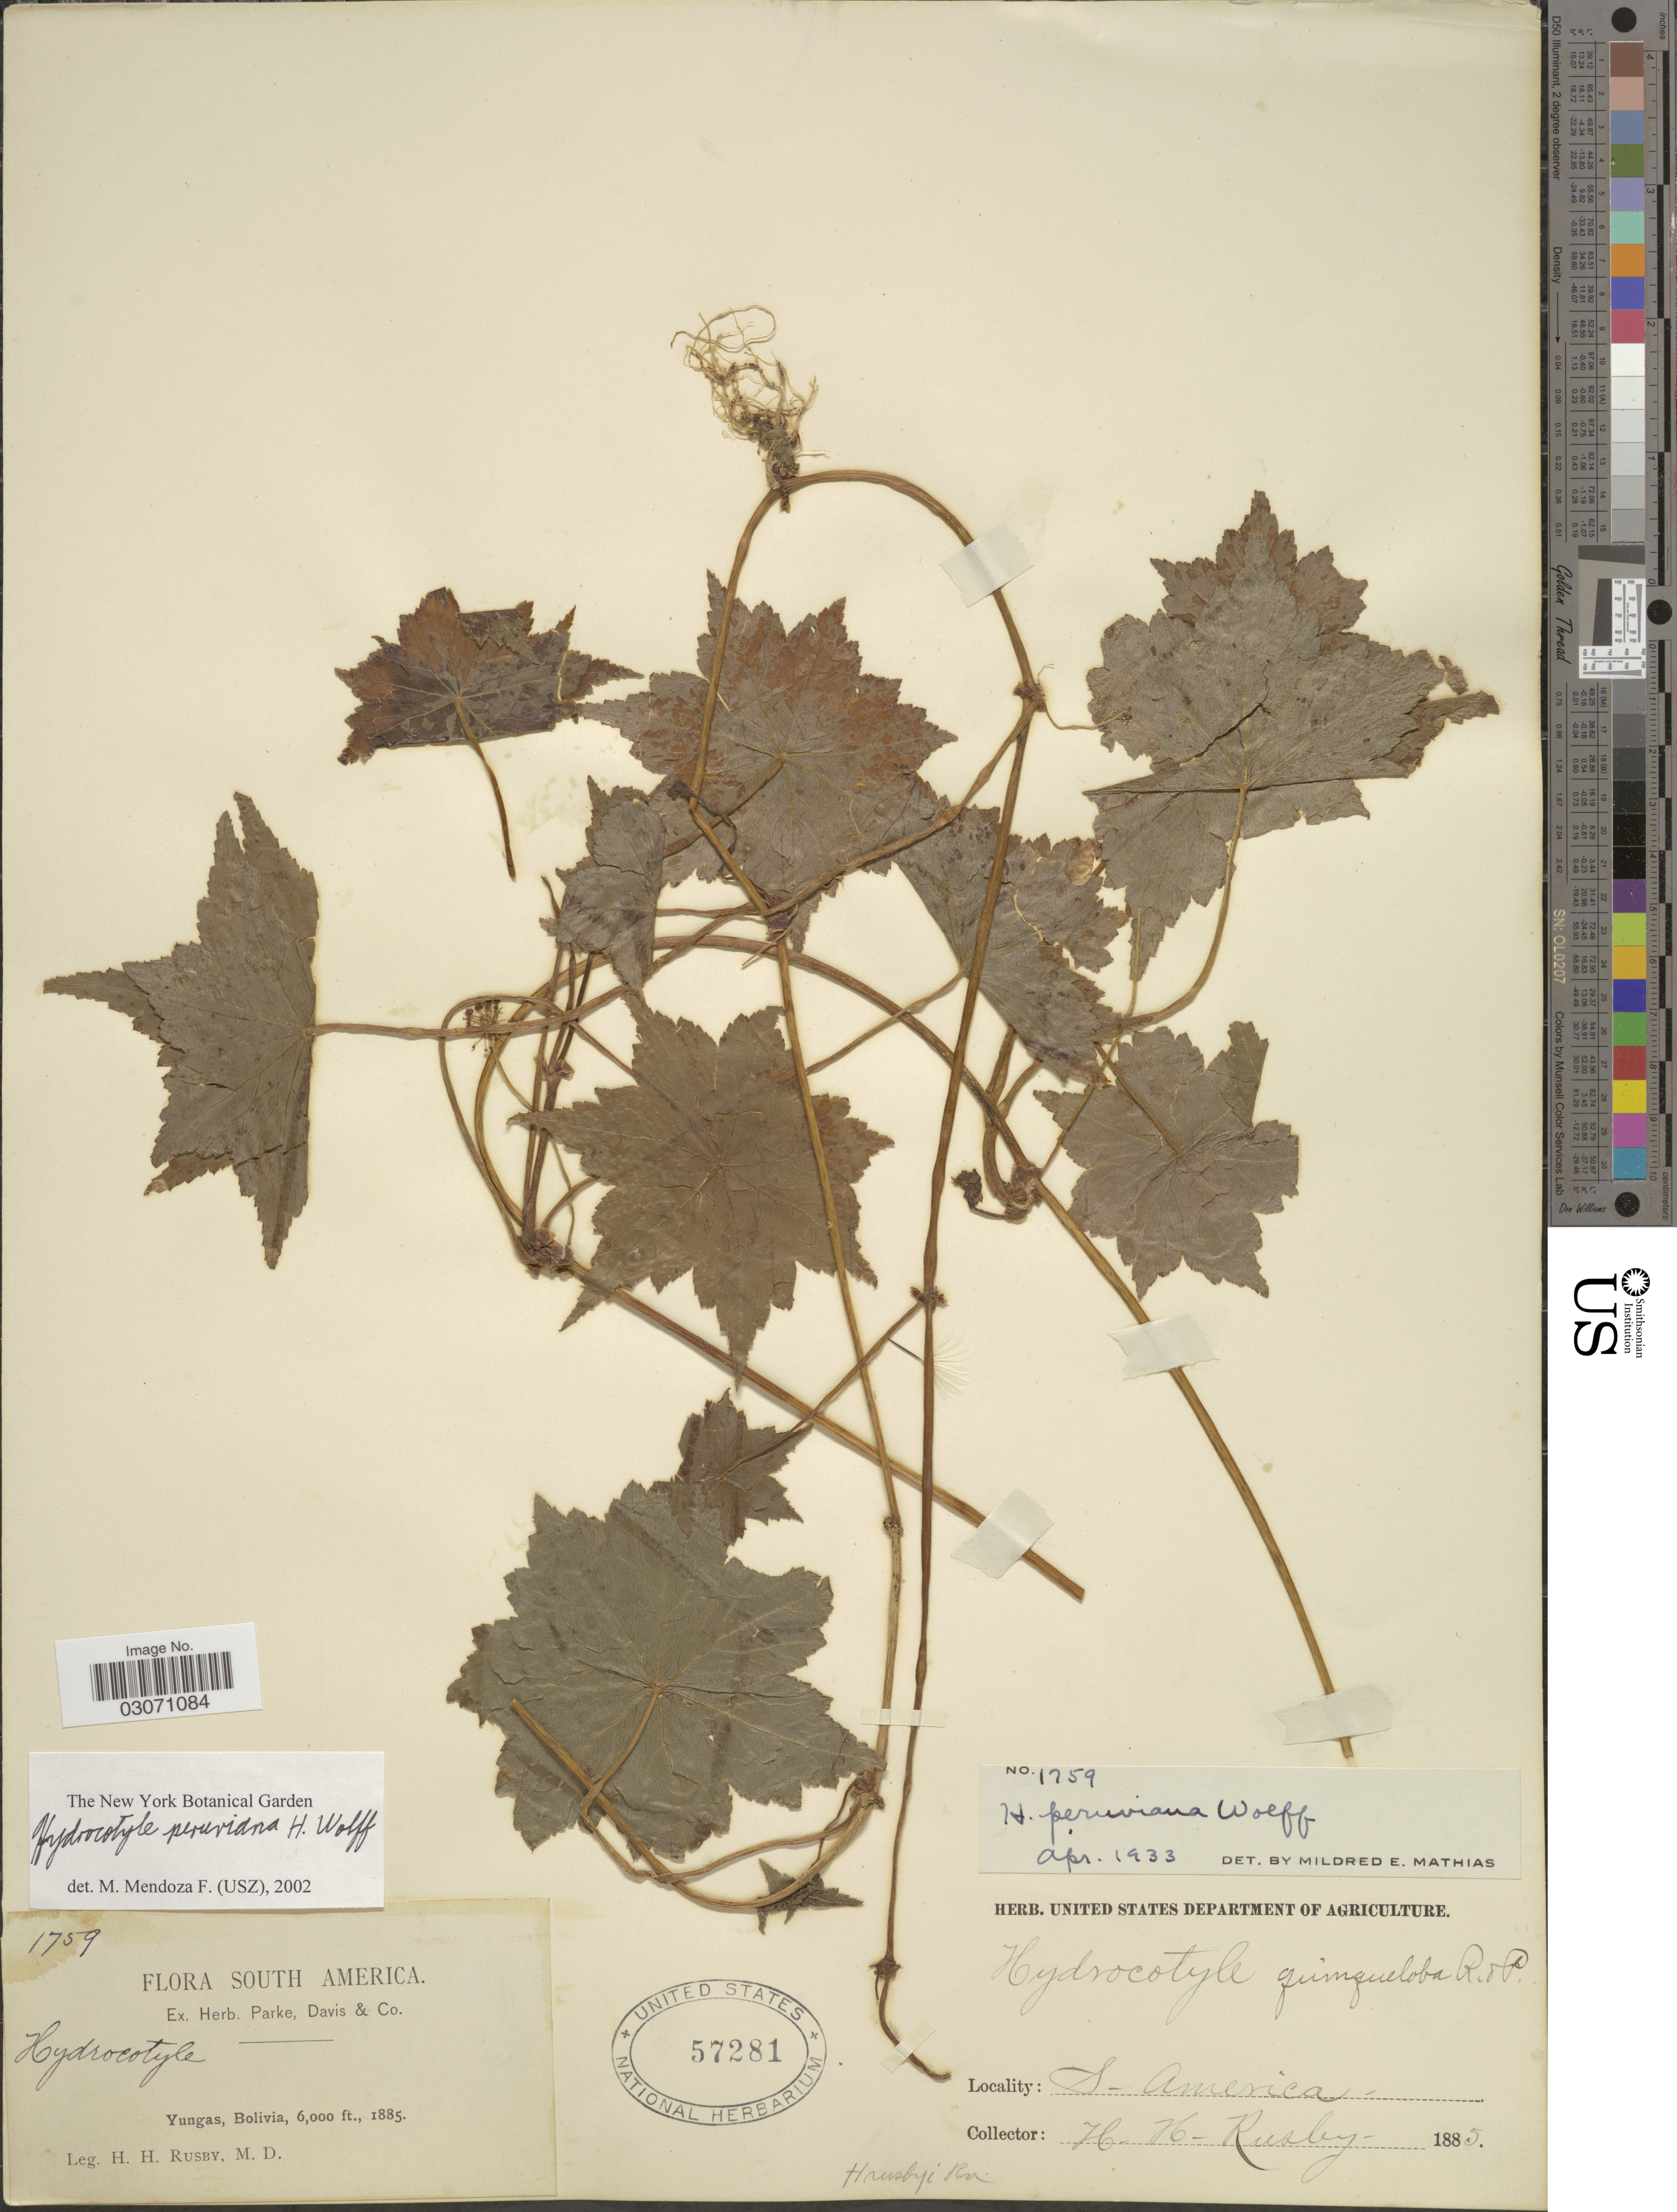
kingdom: Plantae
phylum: Tracheophyta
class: Magnoliopsida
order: Apiales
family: Araliaceae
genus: Hydrocotyle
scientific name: Hydrocotyle peruviana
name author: H. Wolff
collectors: H. H. Rusby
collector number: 1759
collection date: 1885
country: Bolivia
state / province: La Paz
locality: Yungas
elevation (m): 1829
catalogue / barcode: US 57281